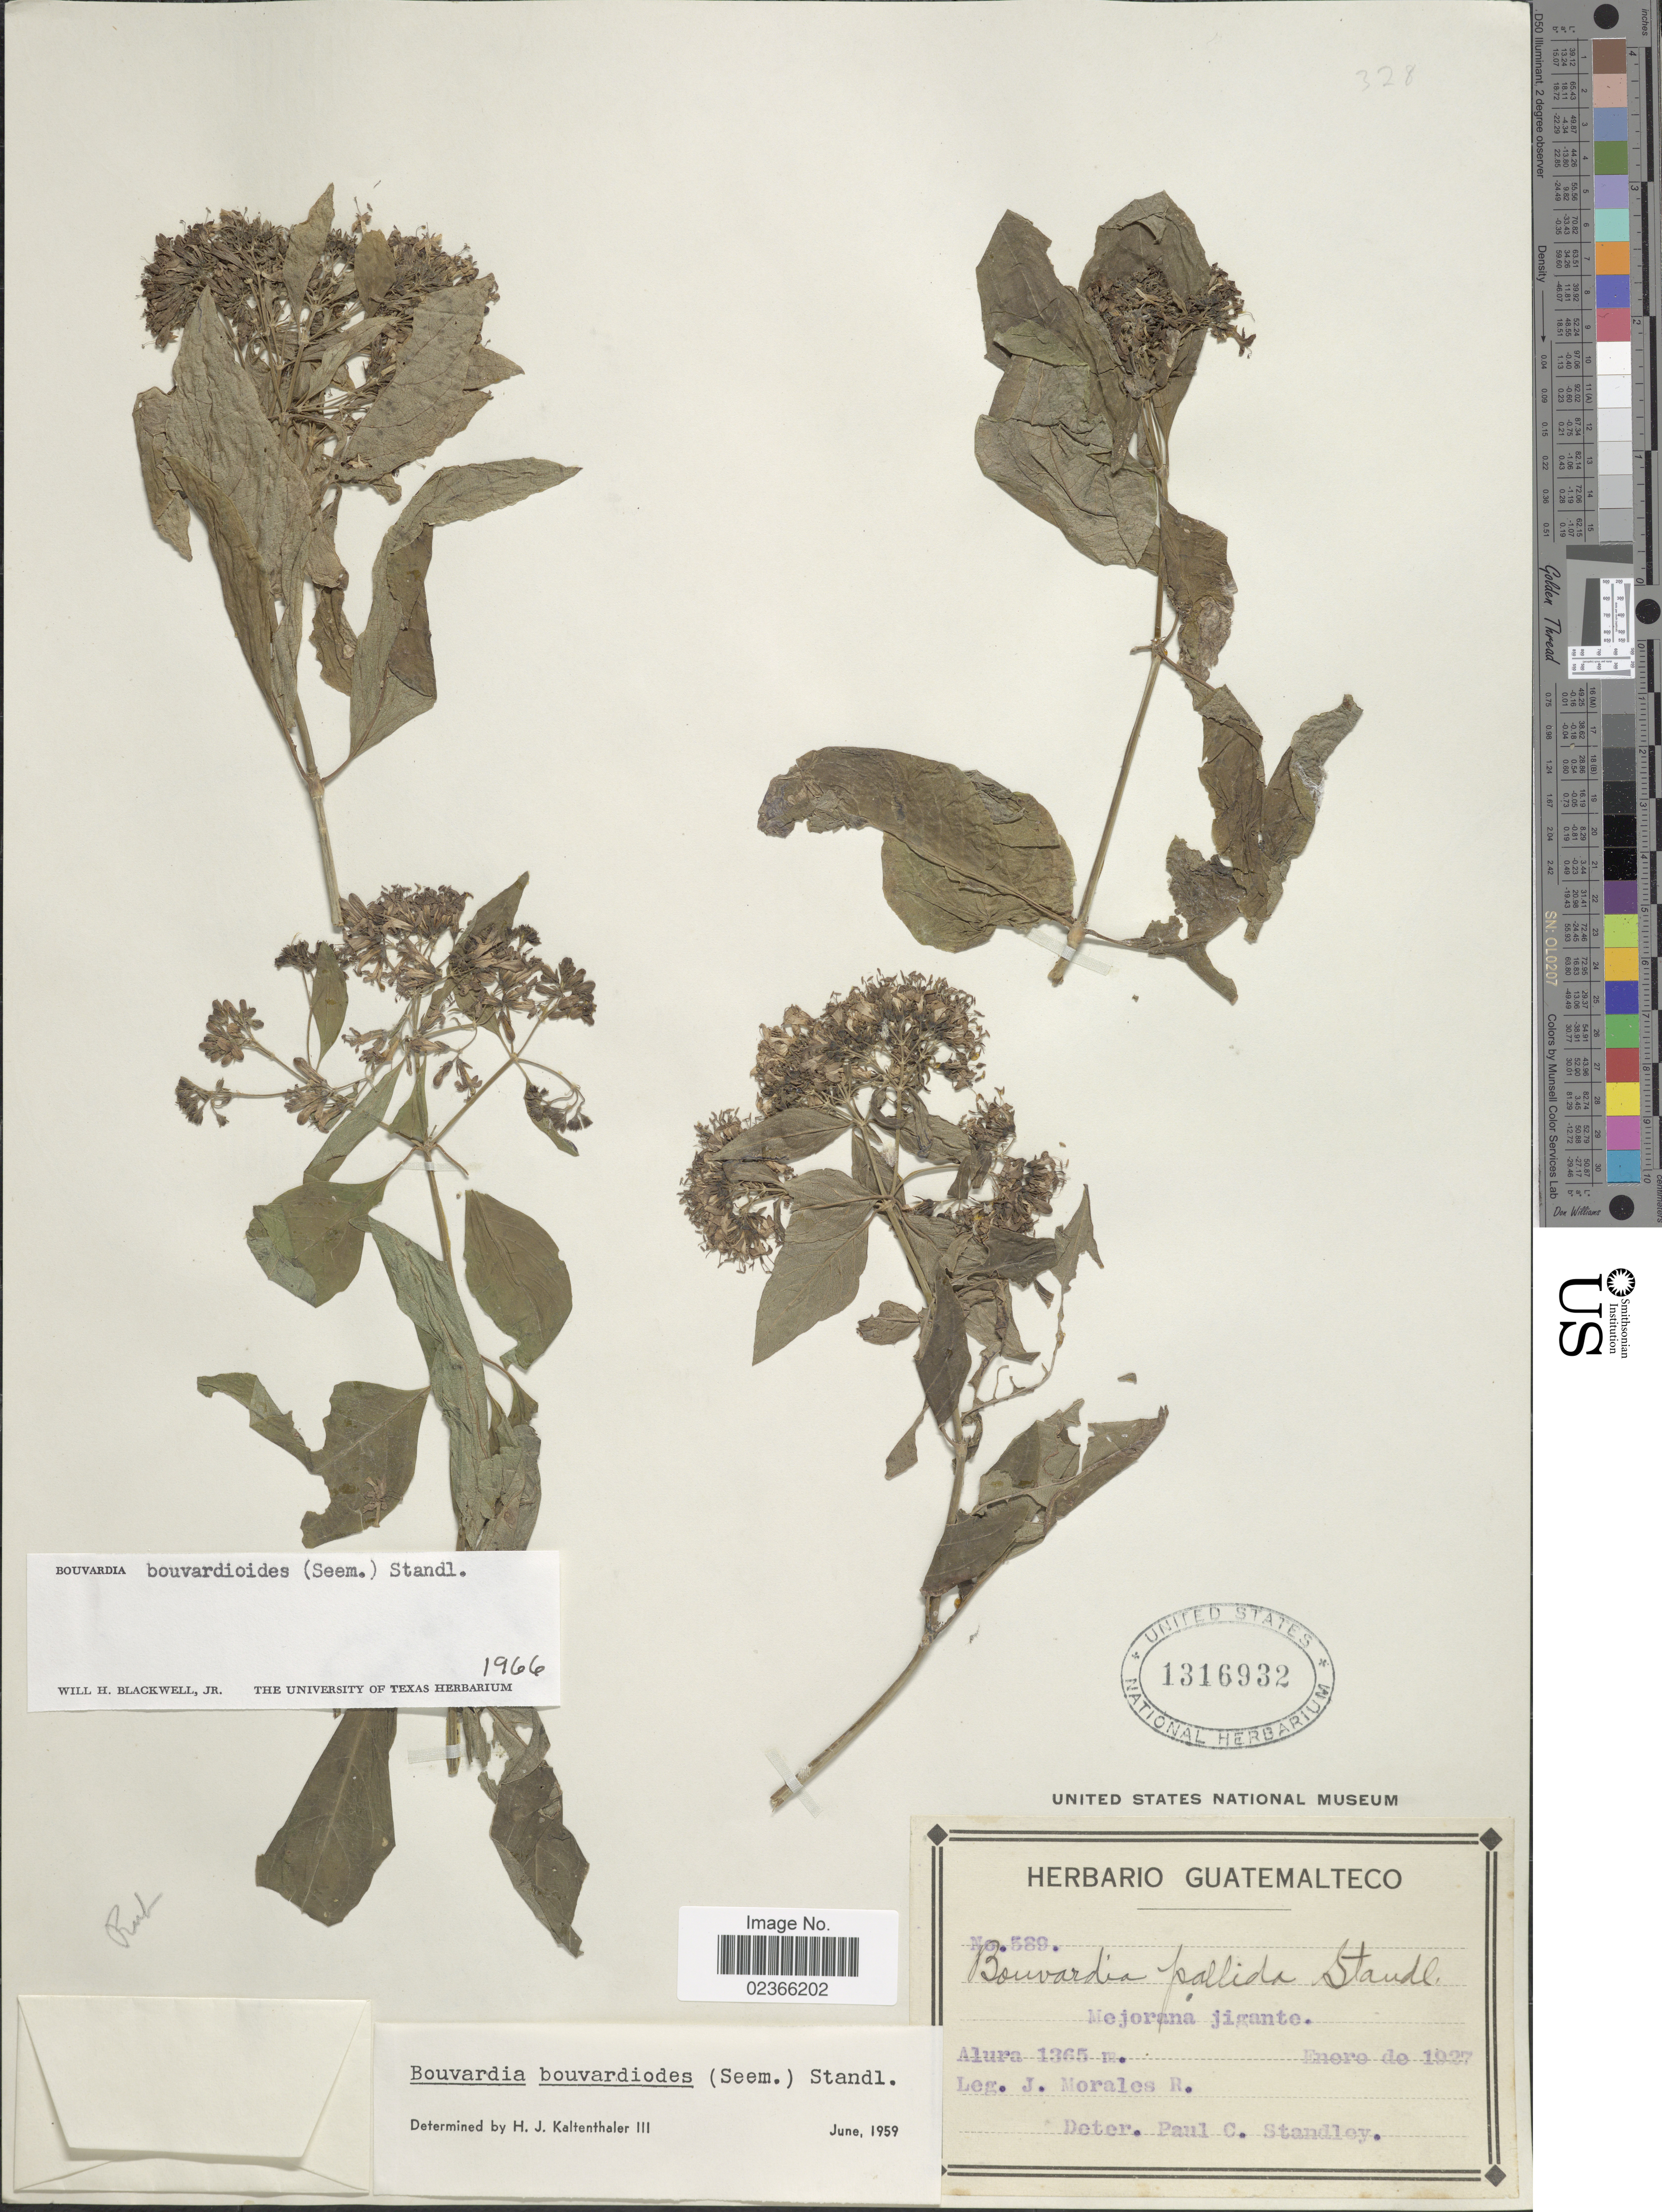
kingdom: Plantae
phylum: Tracheophyta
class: Magnoliopsida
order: Gentianales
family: Rubiaceae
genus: Bouvardia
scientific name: Bouvardia bouvardioides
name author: (Seem.) Standl.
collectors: J. Morales R.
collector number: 589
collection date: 1927-01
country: Mexico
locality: Alura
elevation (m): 1365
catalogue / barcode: US 1316932